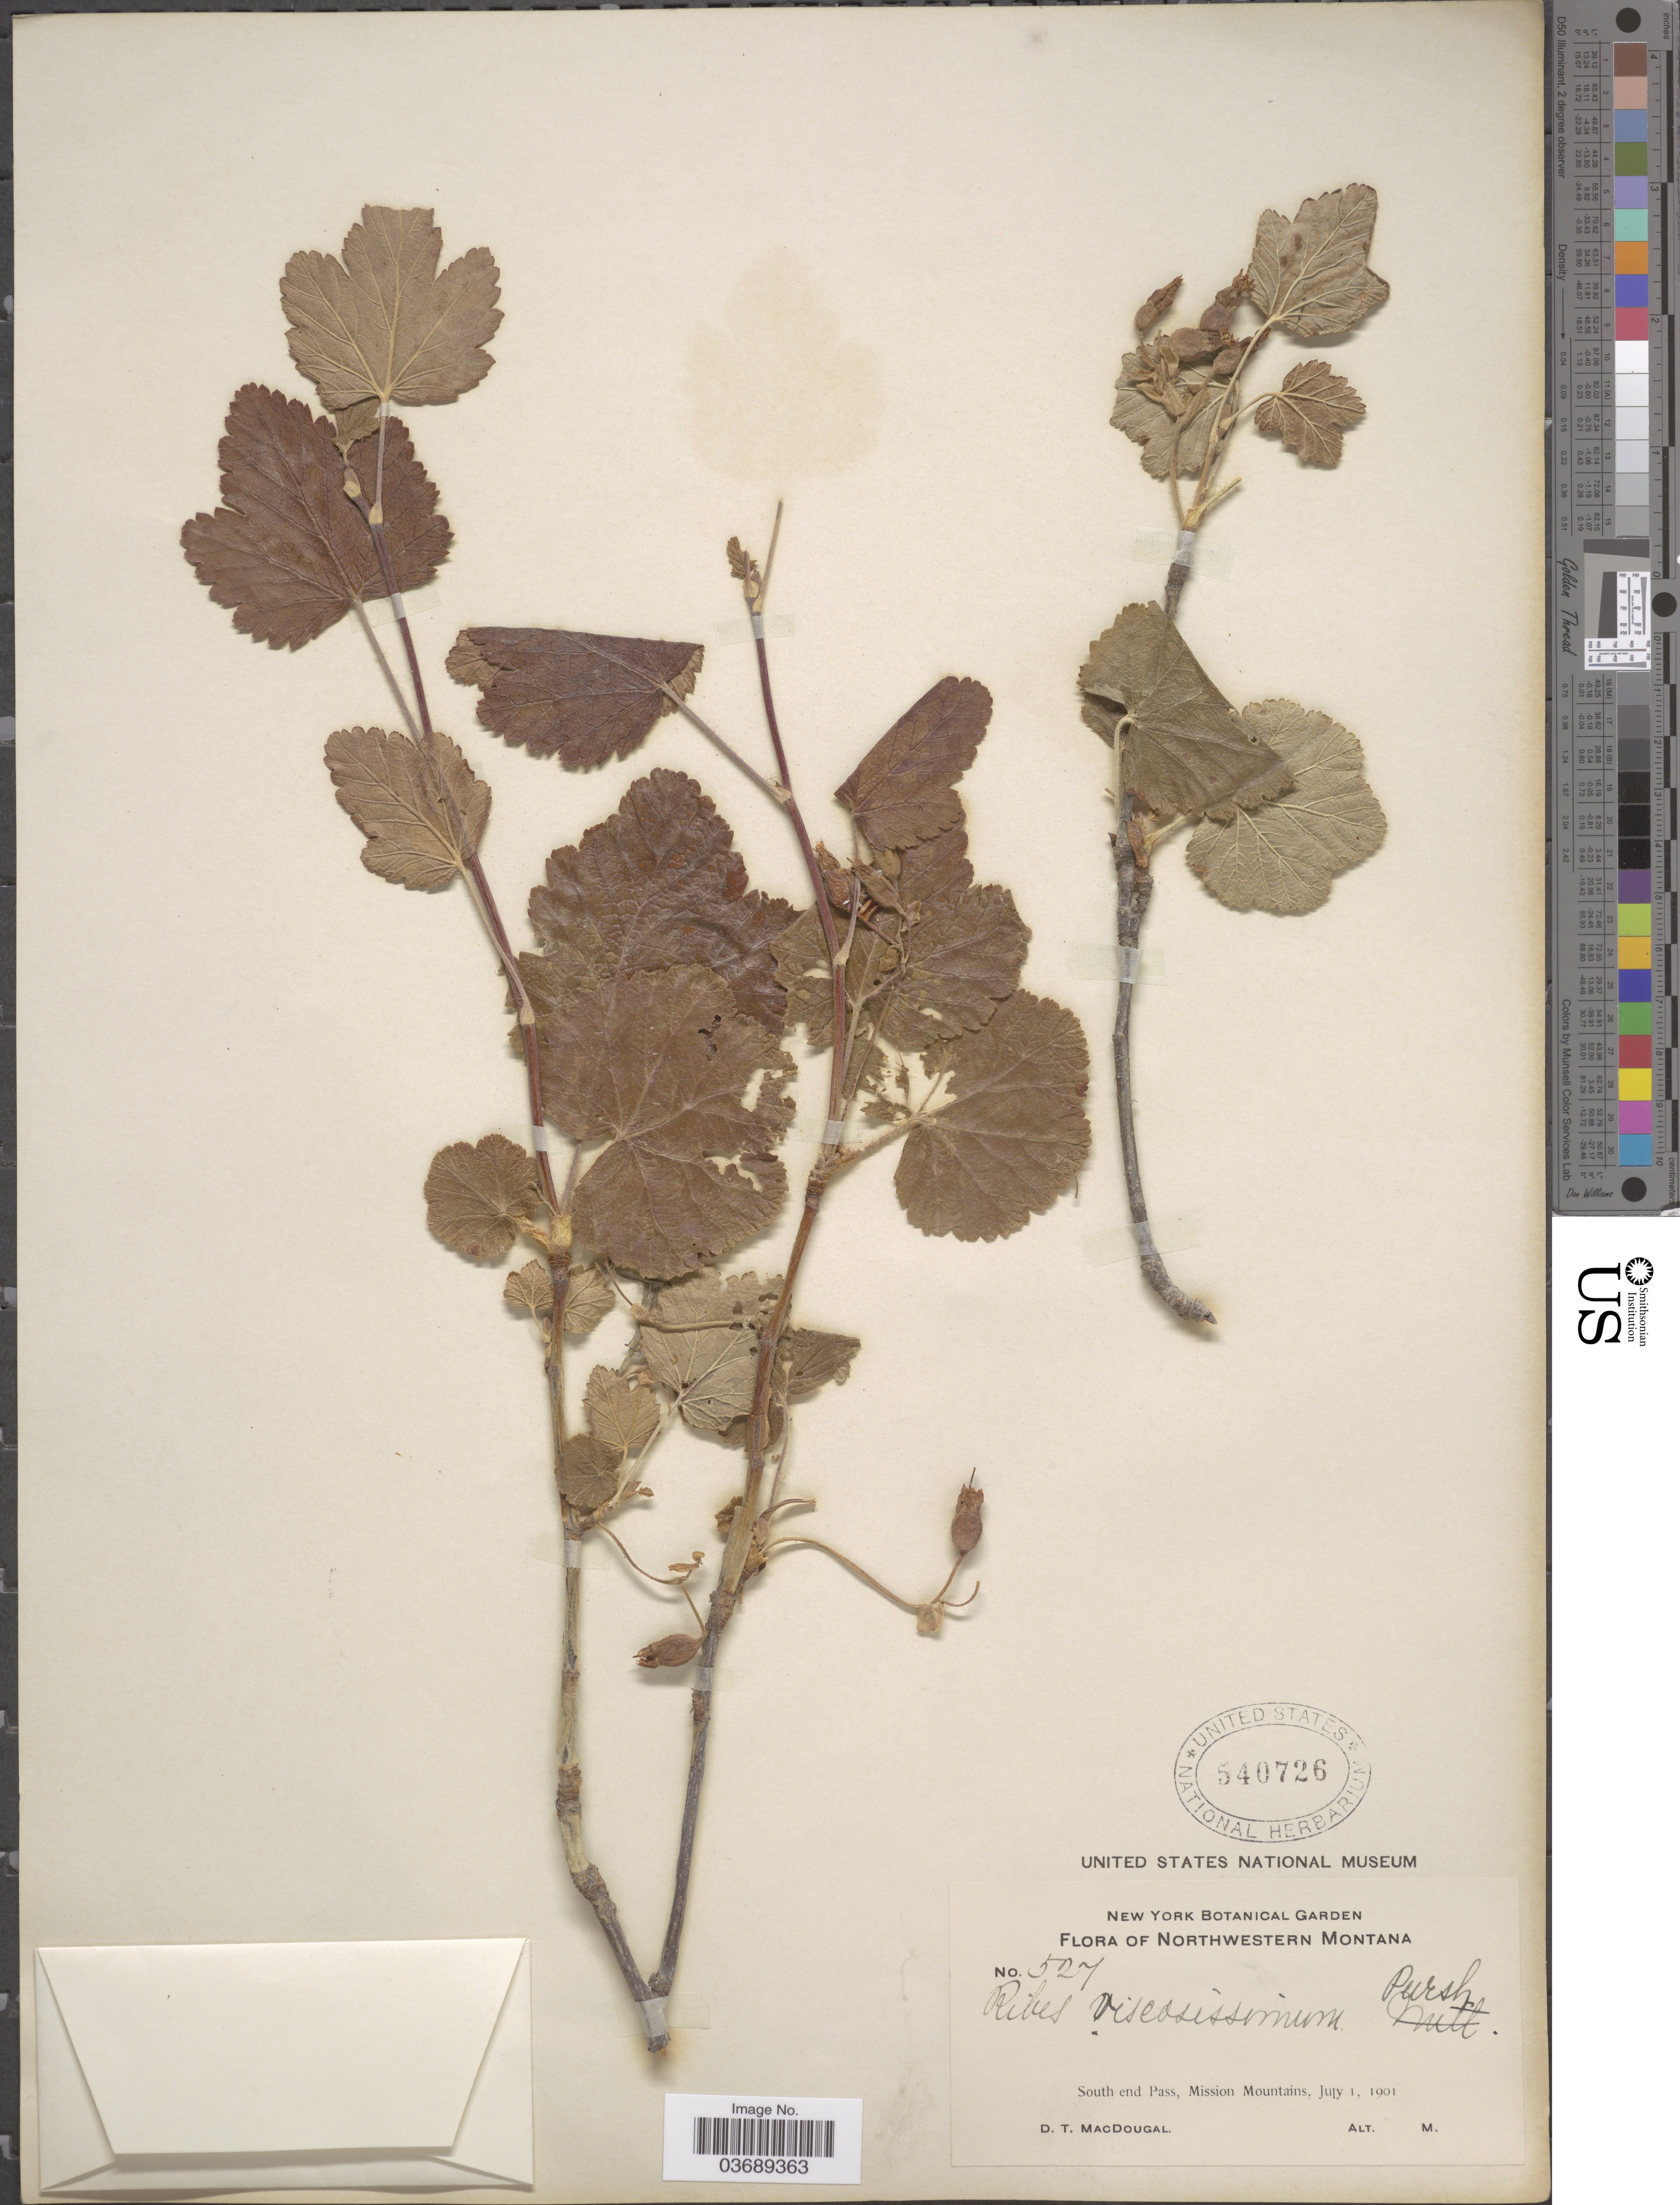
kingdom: Plantae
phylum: Tracheophyta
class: Magnoliopsida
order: Saxifragales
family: Grossulariaceae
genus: Ribes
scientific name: Ribes viscosissimum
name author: Pursh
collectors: D. T. MacDougal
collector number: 527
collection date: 1901-07-01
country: United States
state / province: Montana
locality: Northwestern Montana. South end Pass, Mission Mountains.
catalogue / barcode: US 540726